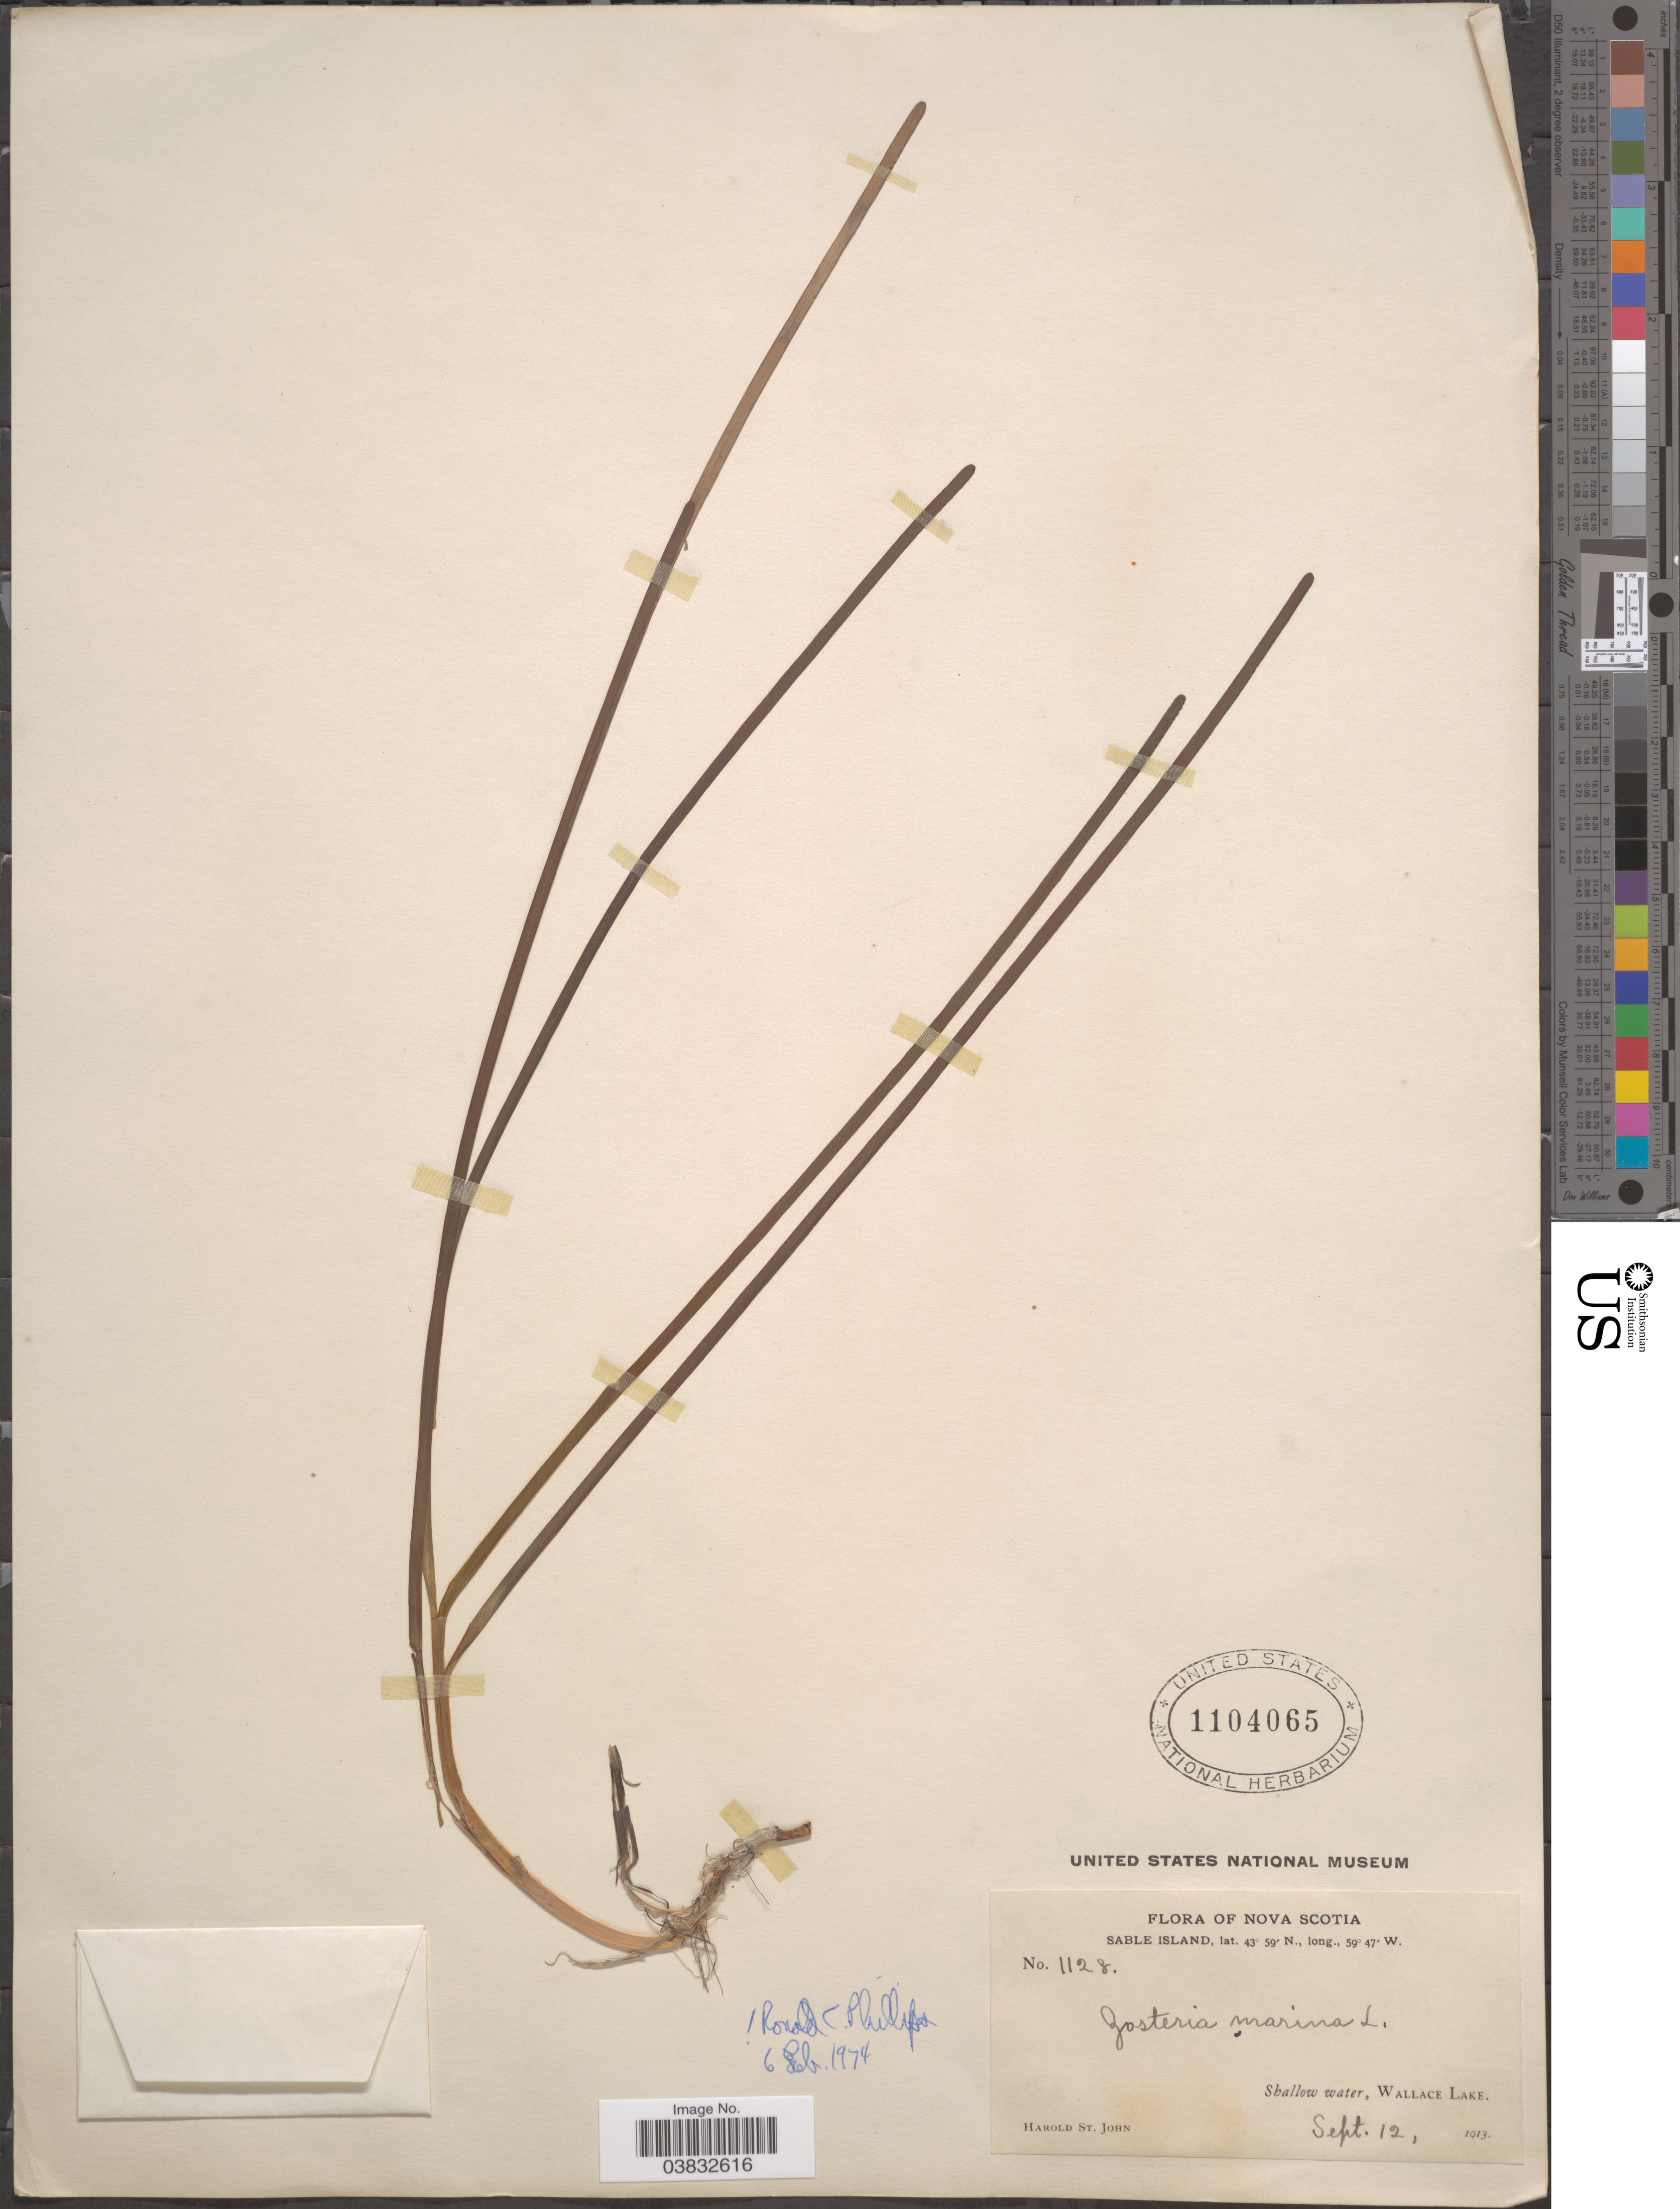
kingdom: Plantae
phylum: Tracheophyta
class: Liliopsida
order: Alismatales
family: Zosteraceae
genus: Zostera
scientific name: Zostera marina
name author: L.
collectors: H. St. John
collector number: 1128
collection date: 1913-09-12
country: Canada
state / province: Nova Scotia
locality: Sable Island. Wallace Lake.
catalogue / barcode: US 1104065